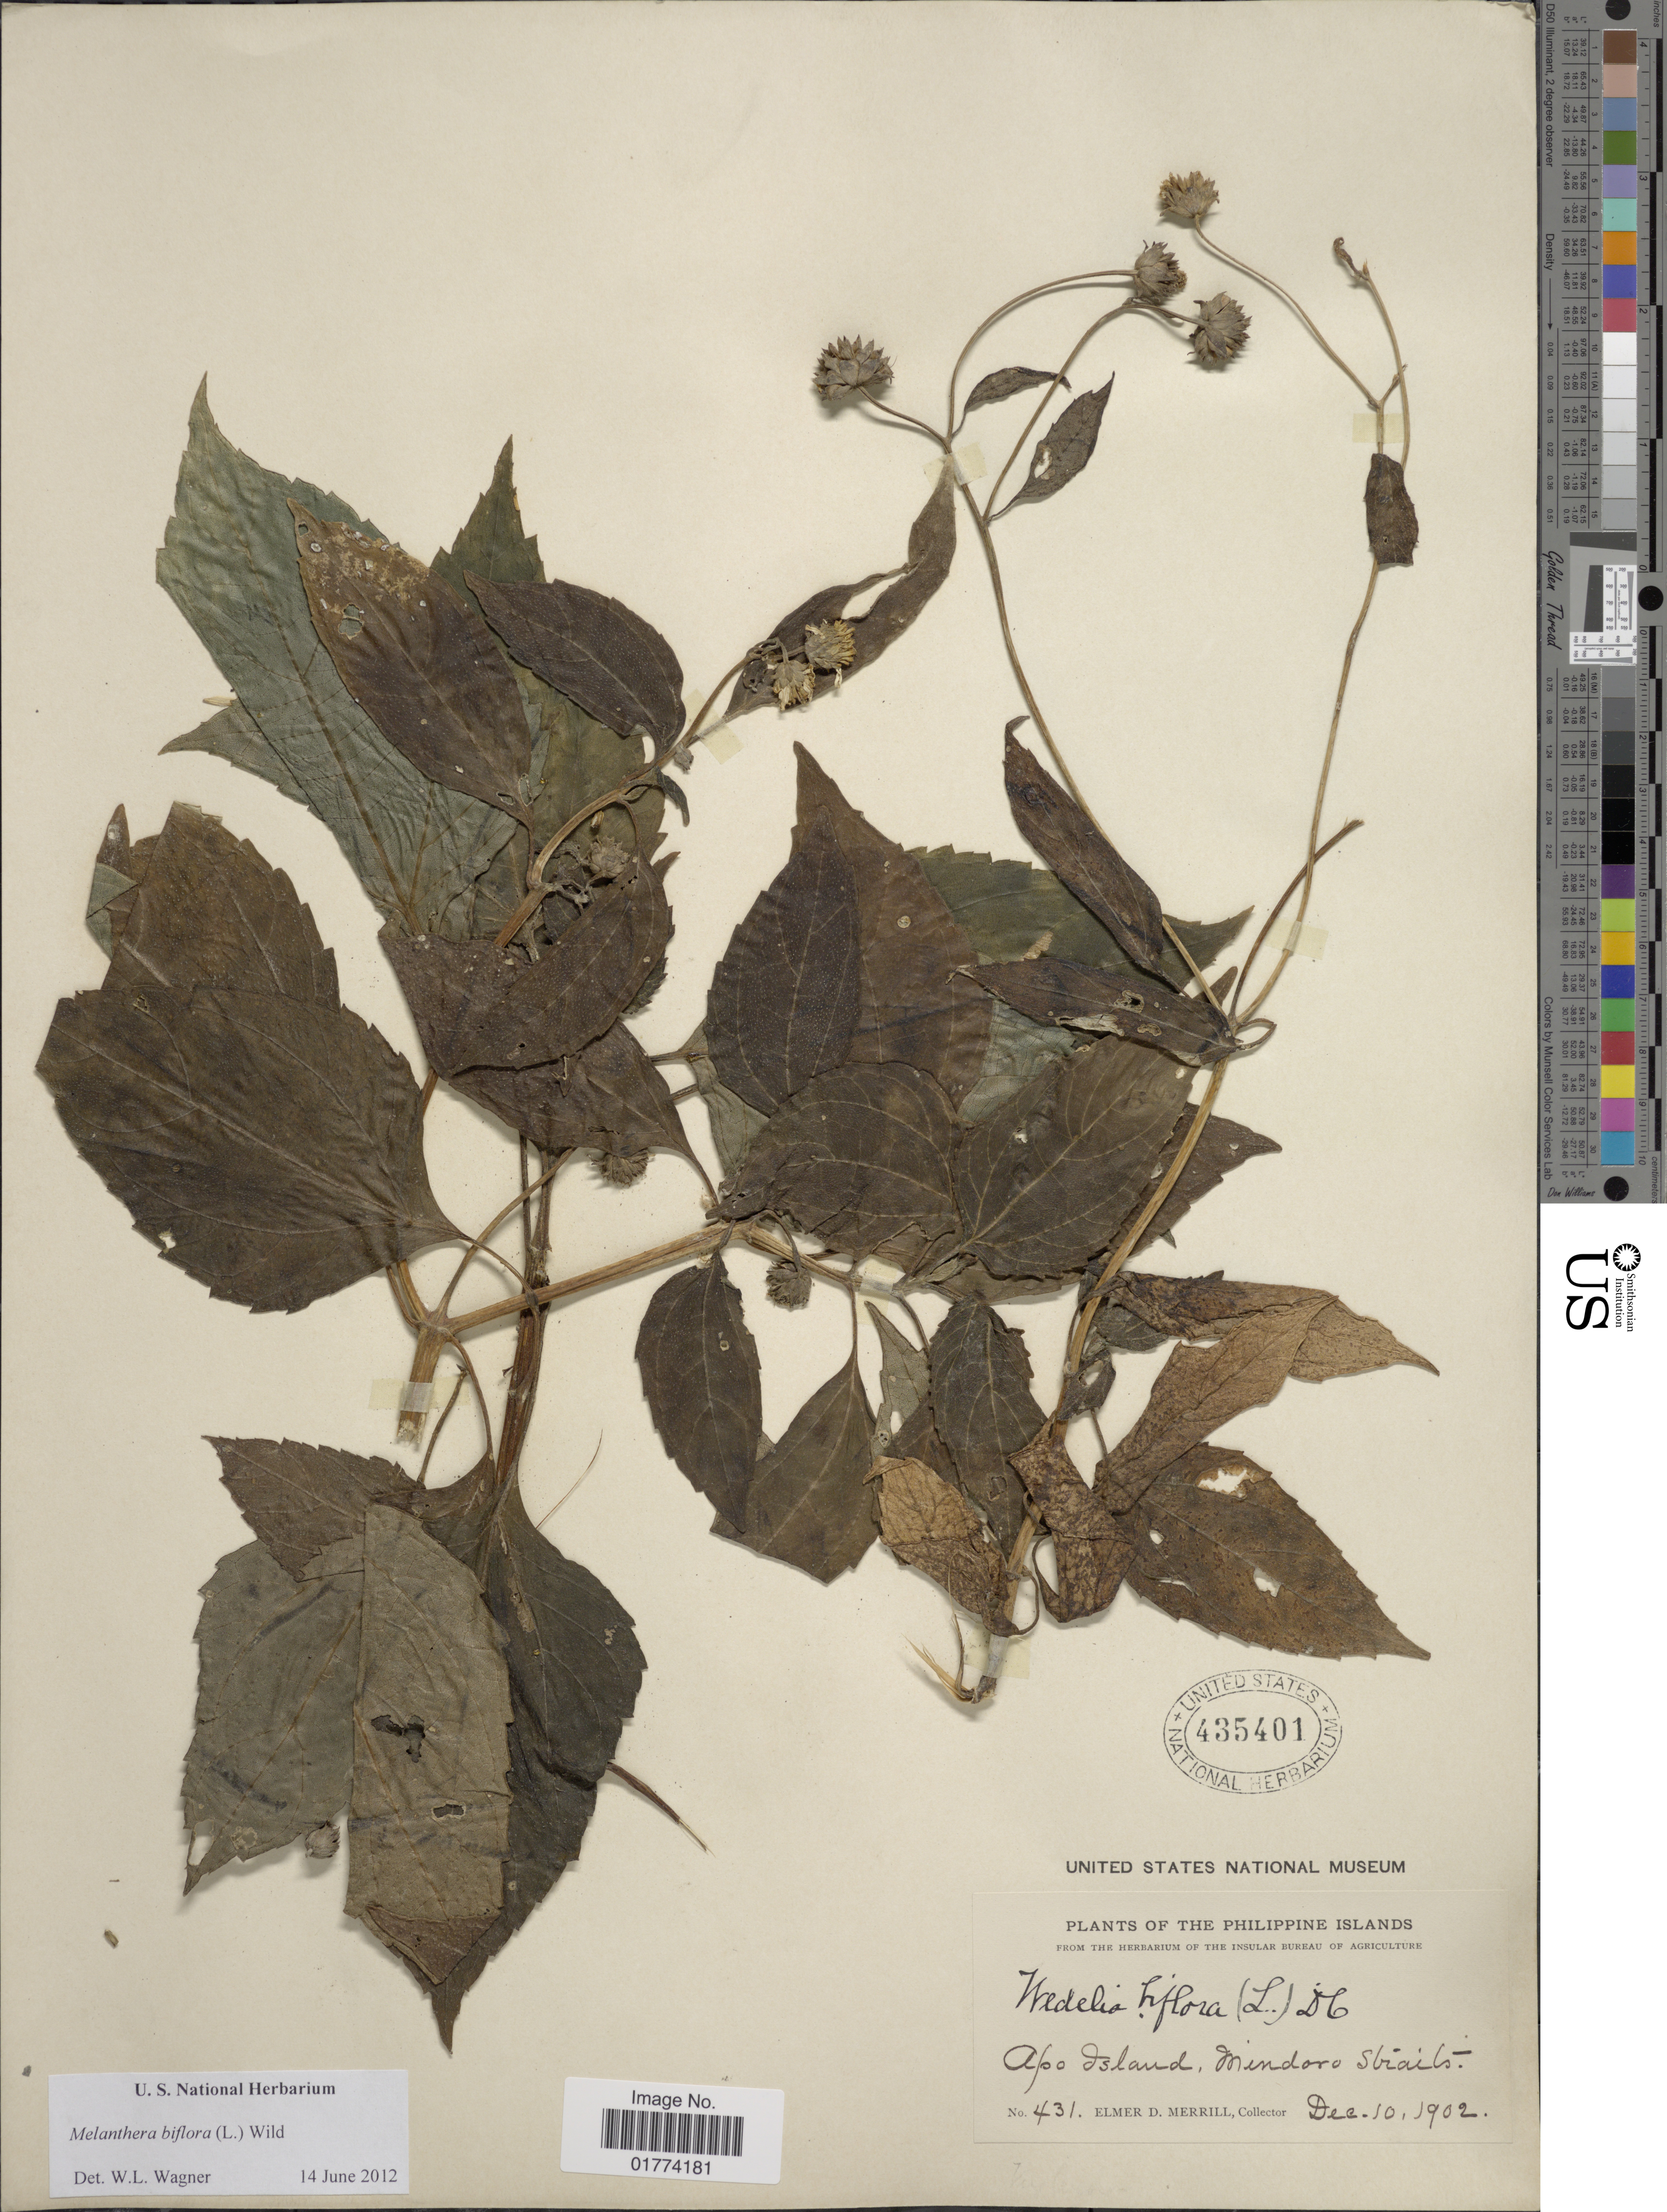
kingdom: Plantae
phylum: Tracheophyta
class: Magnoliopsida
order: Asterales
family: Asteraceae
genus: Wollastonia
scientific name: Wollastonia biflora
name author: (L.) DC.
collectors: E. D. Merrill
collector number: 431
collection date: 1902-12-10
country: Philippines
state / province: Mimaropa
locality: Apo Island, Mindoro Straits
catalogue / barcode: US 435401